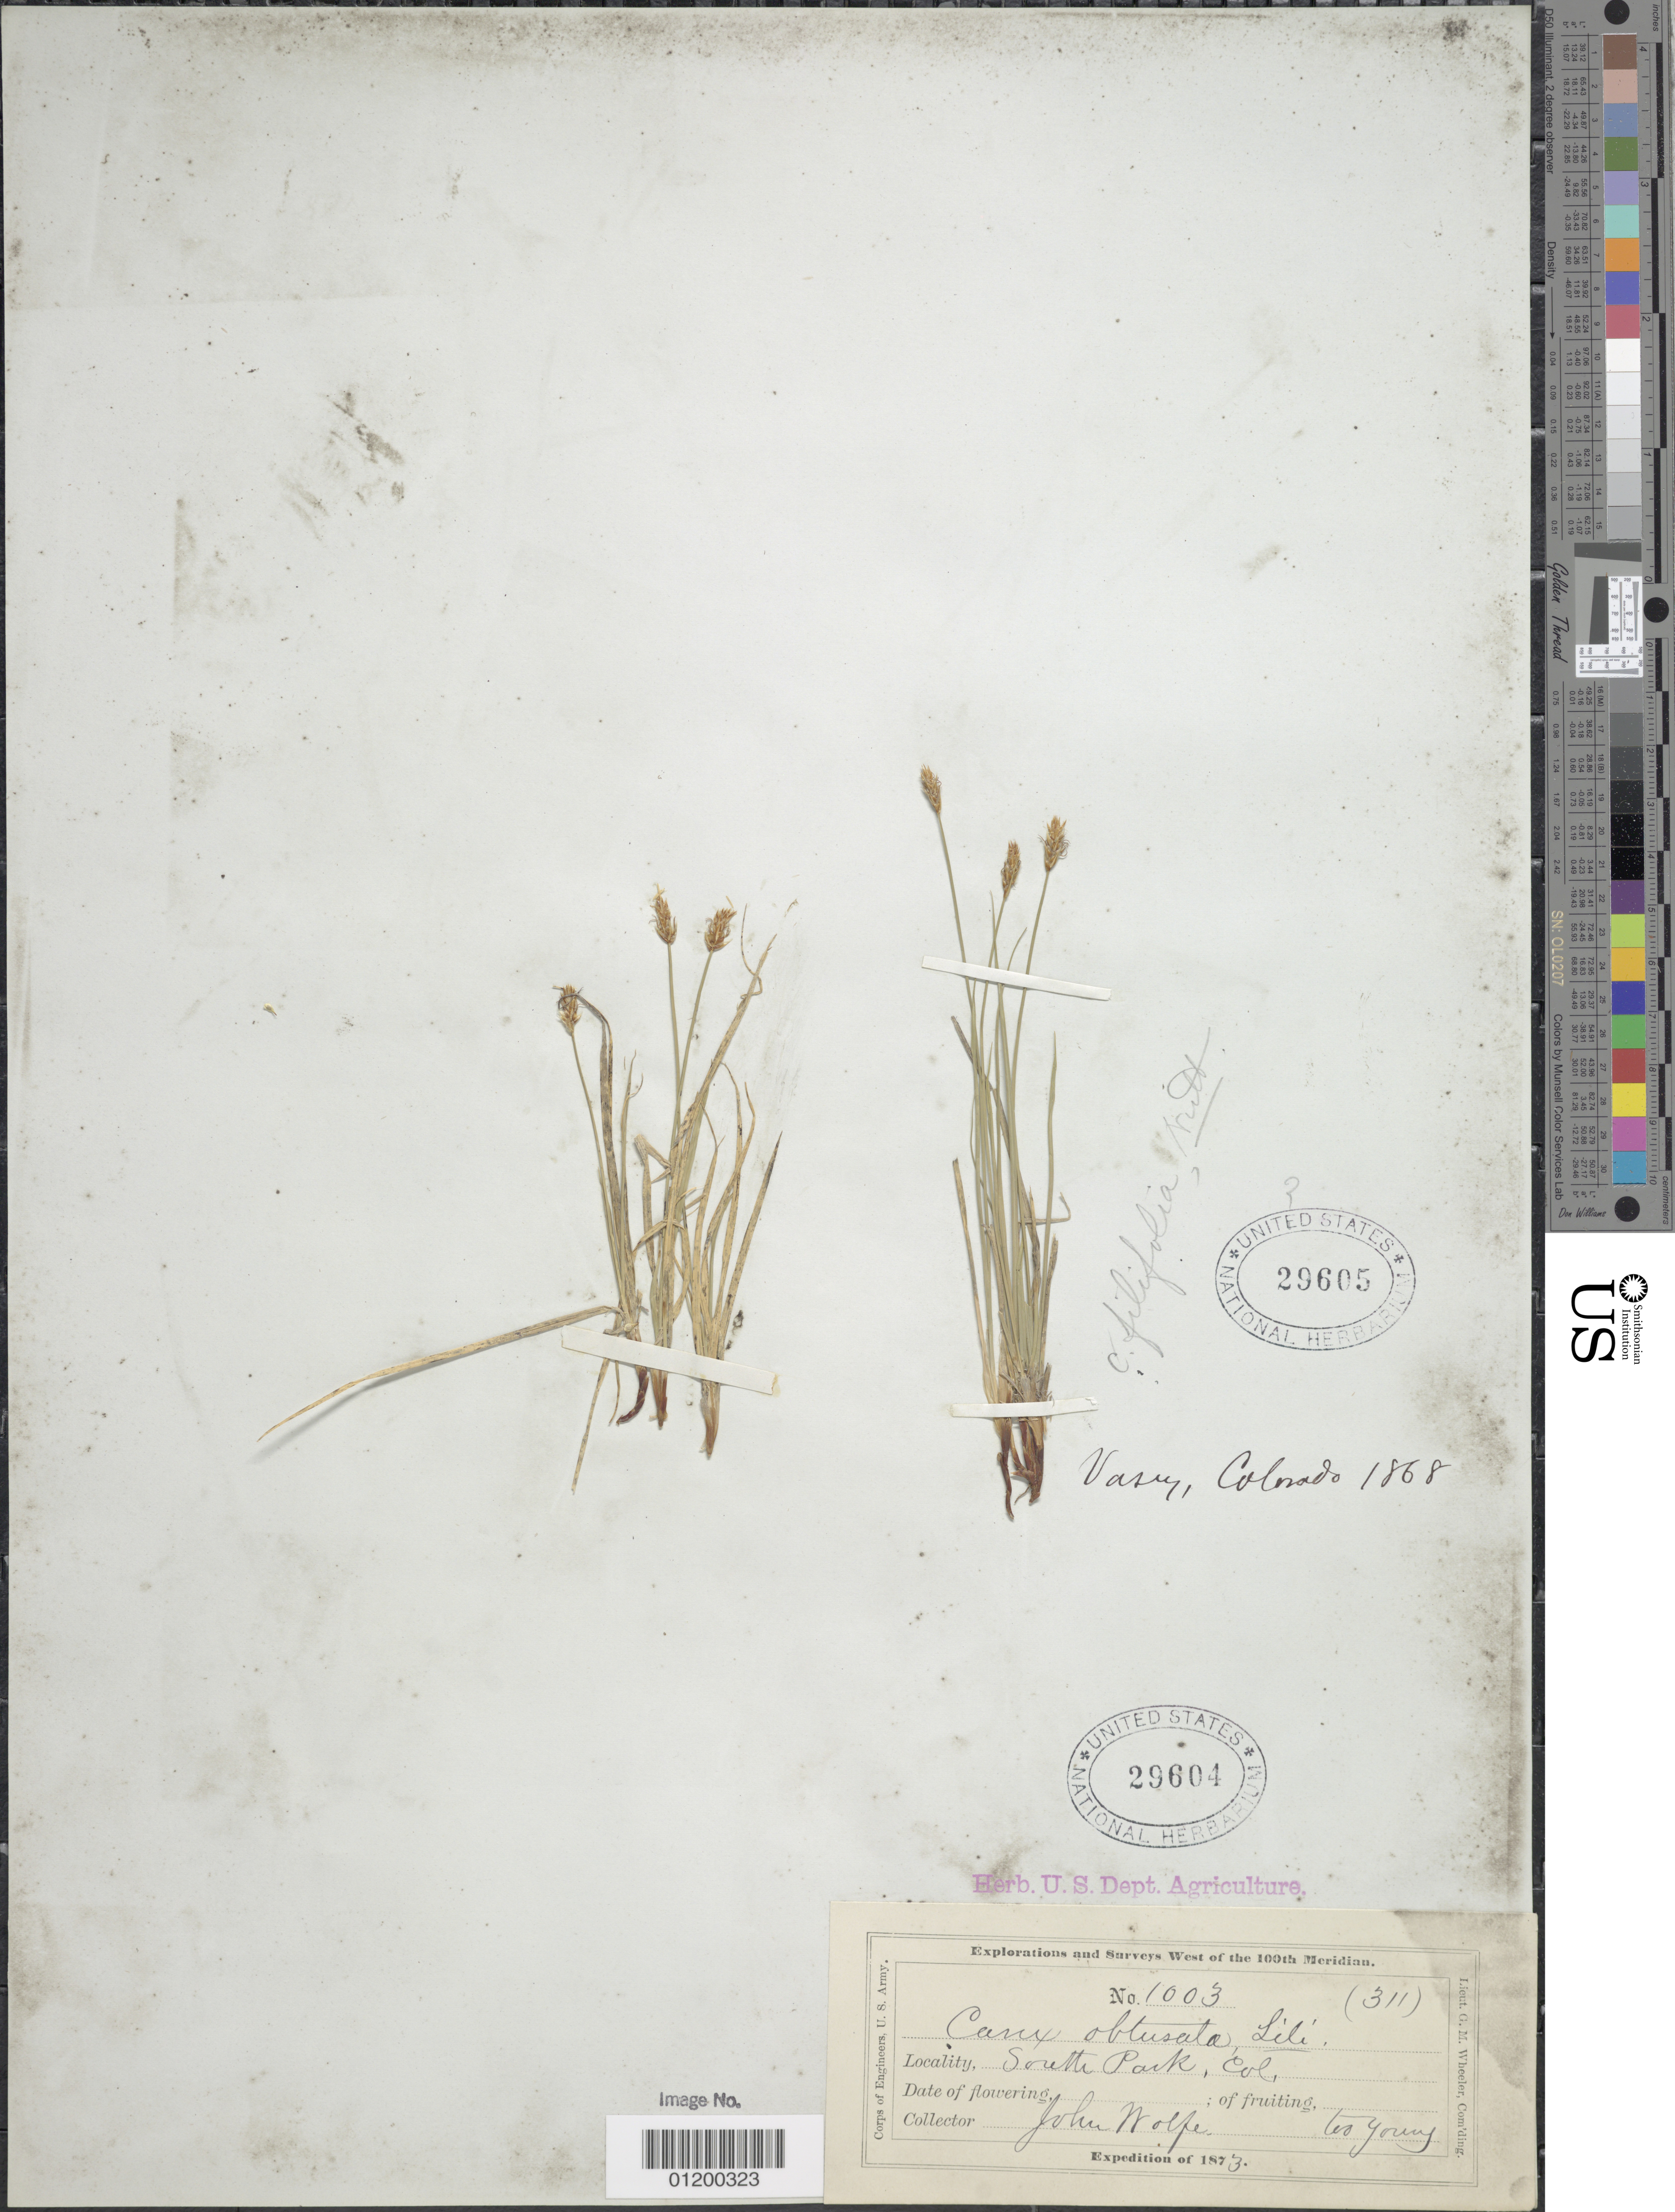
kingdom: Plantae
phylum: Tracheophyta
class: Liliopsida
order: Poales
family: Cyperaceae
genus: Carex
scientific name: Carex filifolia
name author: Nutt.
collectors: G. R. Vasey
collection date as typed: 1868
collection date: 1868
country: United States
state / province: Colorado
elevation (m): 2438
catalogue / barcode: US 29605